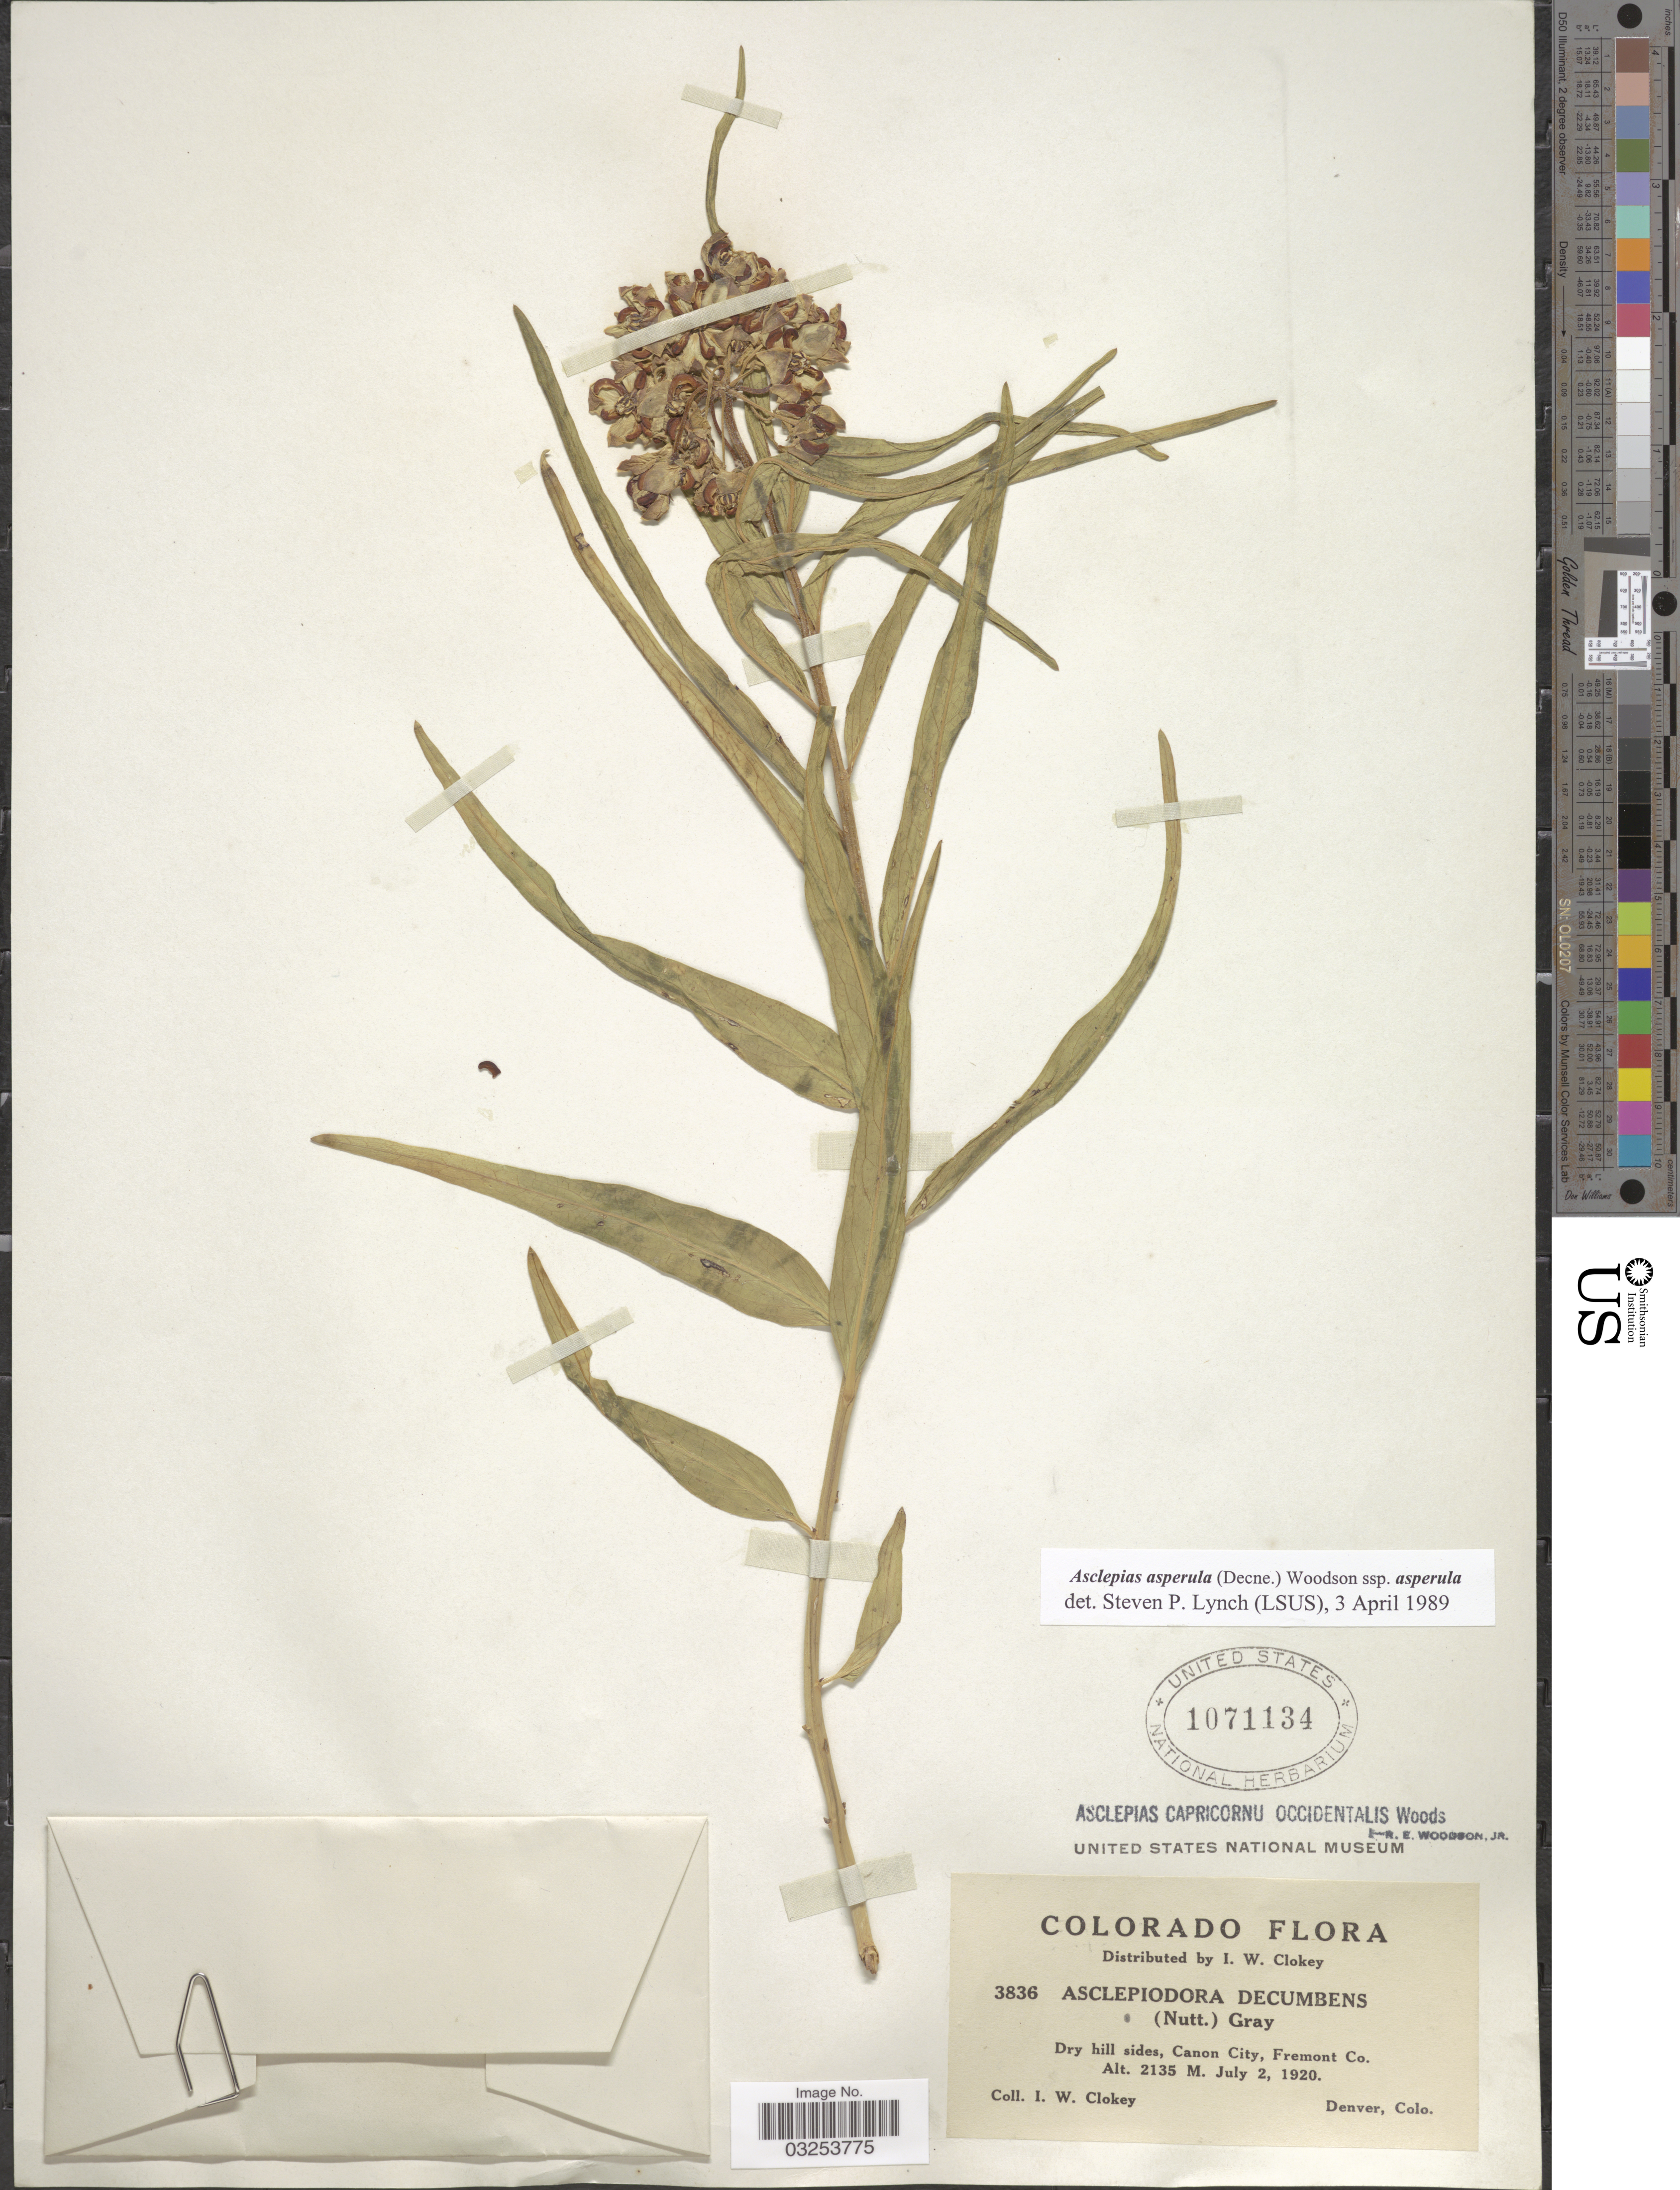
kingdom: Plantae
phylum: Tracheophyta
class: Magnoliopsida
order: Gentianales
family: Apocynaceae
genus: Asclepias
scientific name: Asclepias asperula subsp. asperula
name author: (Decne.) Woodson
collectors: I. W. Clokey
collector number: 3836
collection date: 1920-07-02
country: United States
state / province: Colorado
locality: Canon City, Fremont Co.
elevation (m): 2135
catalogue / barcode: US 1071134